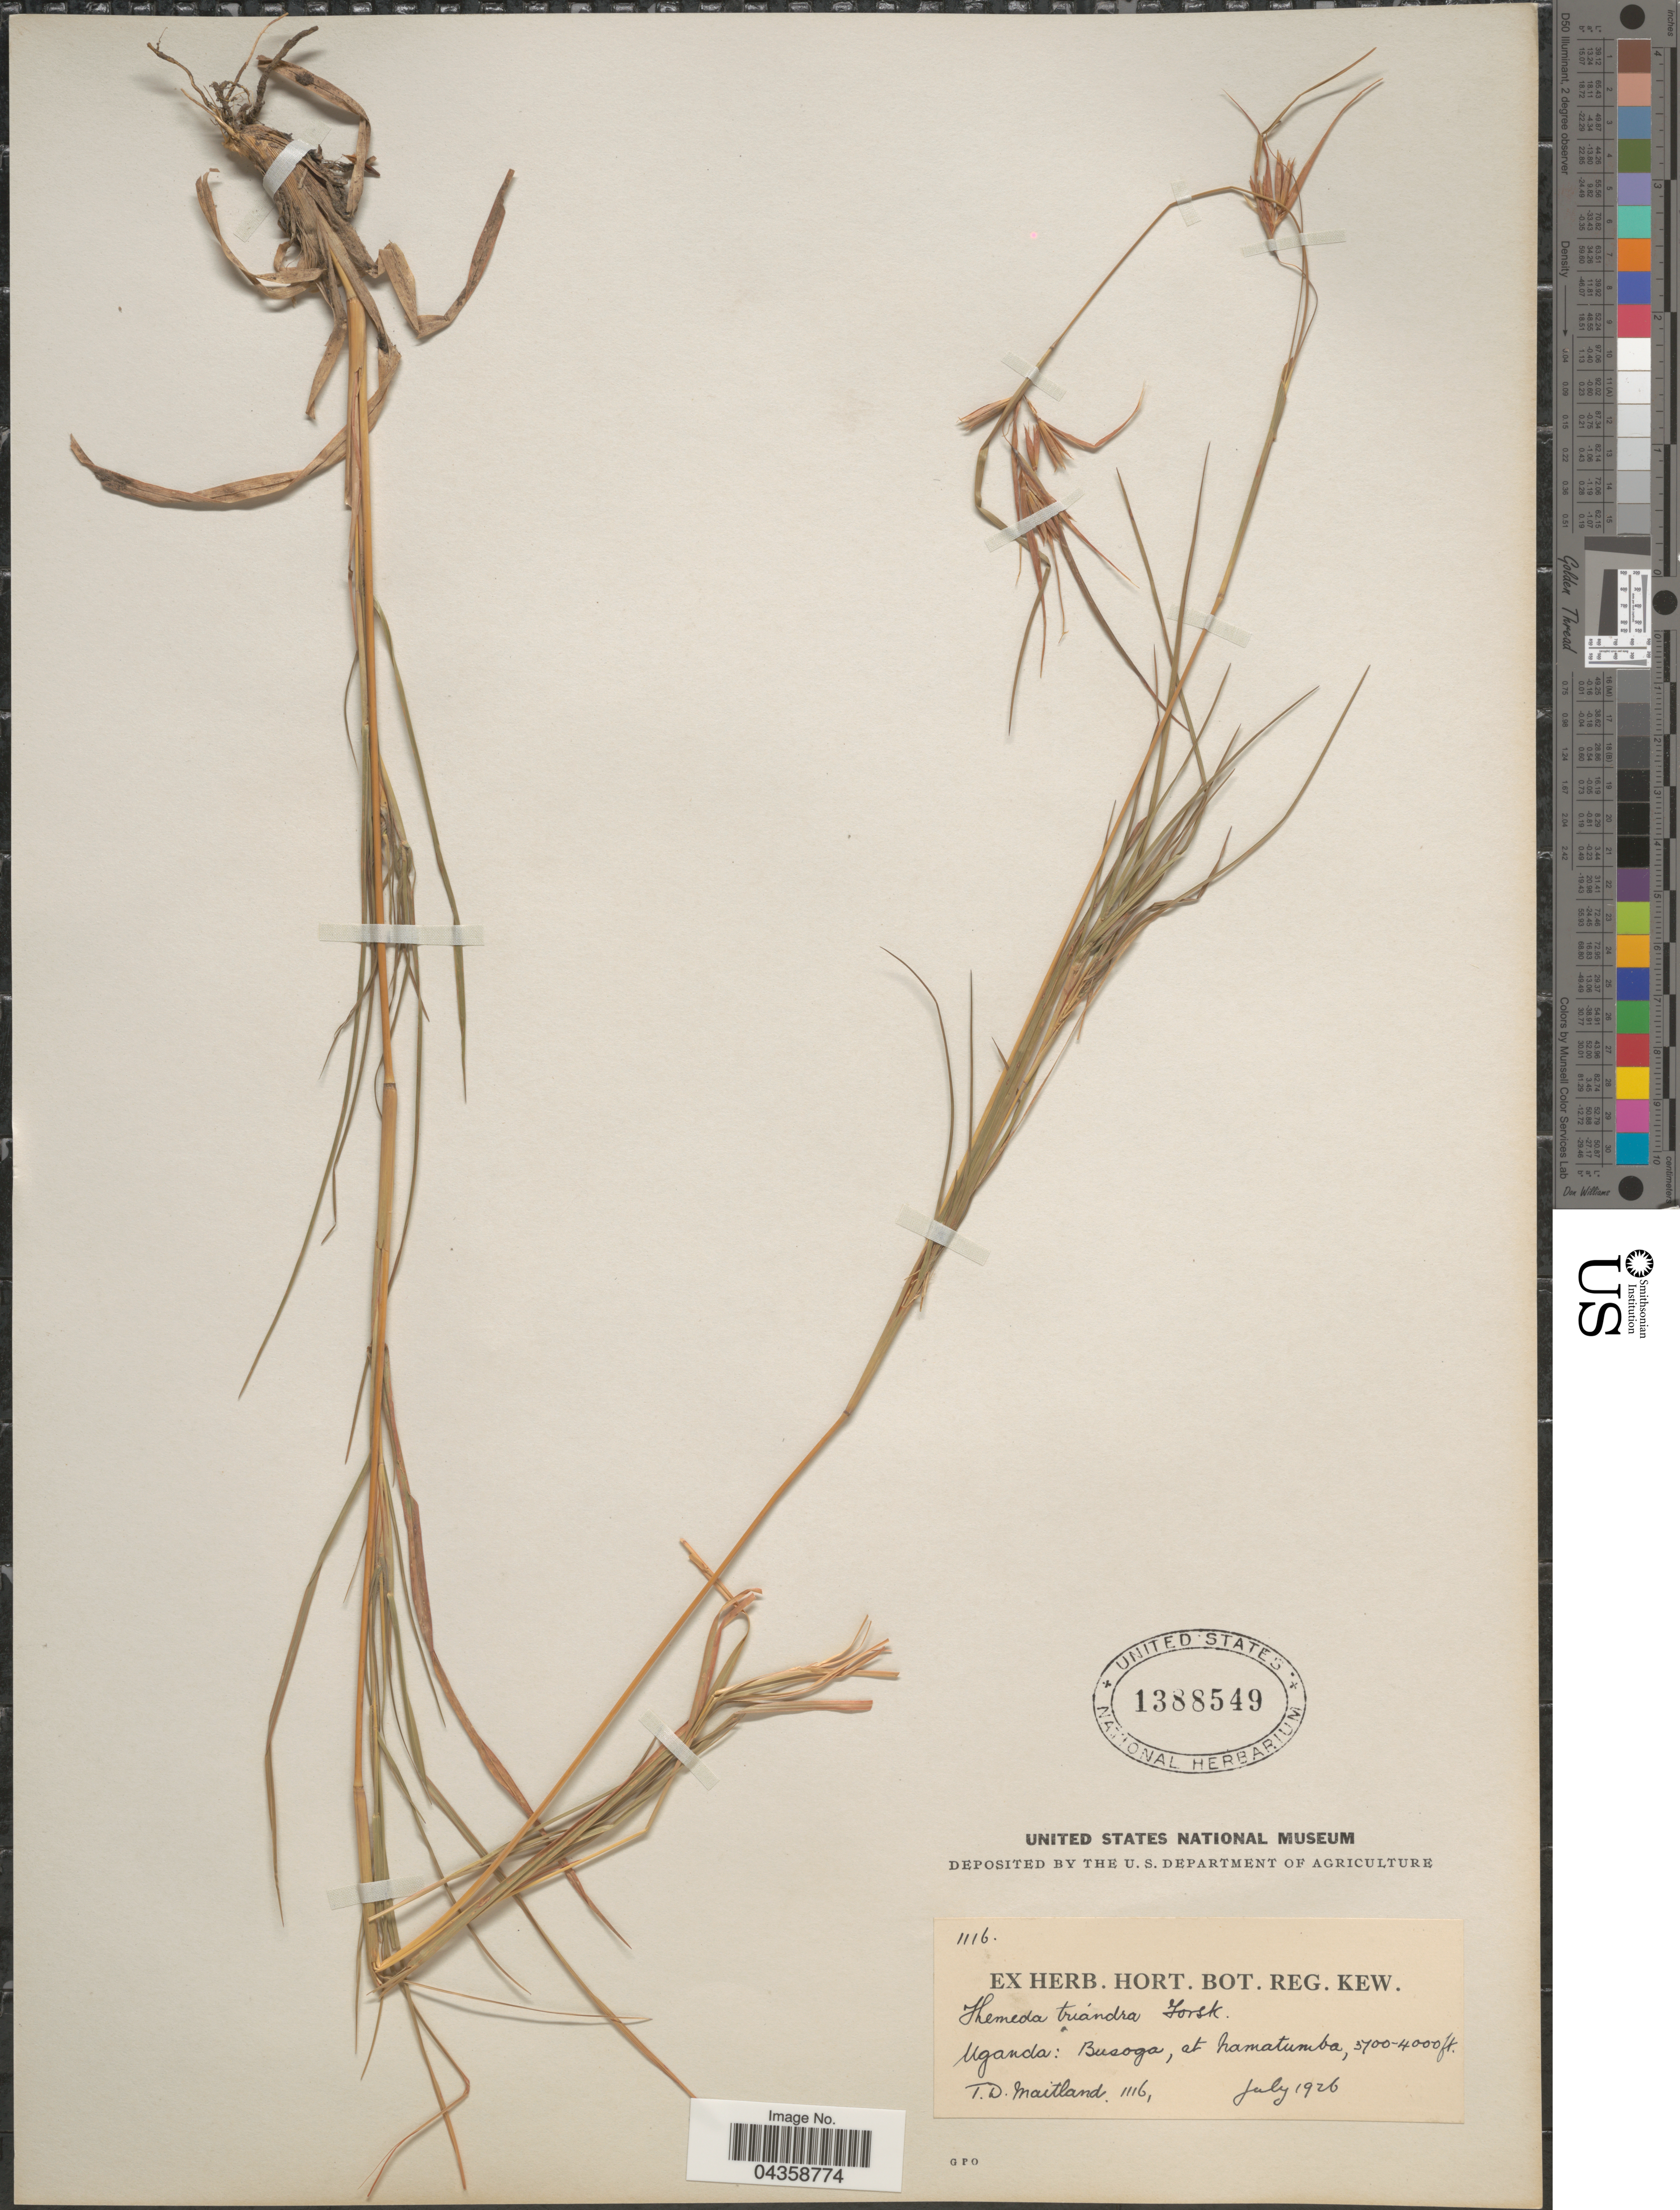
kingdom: Plantae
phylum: Tracheophyta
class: Liliopsida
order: Poales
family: Poaceae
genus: Themeda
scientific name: Themeda triandra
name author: Forssk.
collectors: T. Maitland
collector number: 1116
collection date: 1926-07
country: Uganda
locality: Busoga, at Namatumba.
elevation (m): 1128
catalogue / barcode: US 1388549